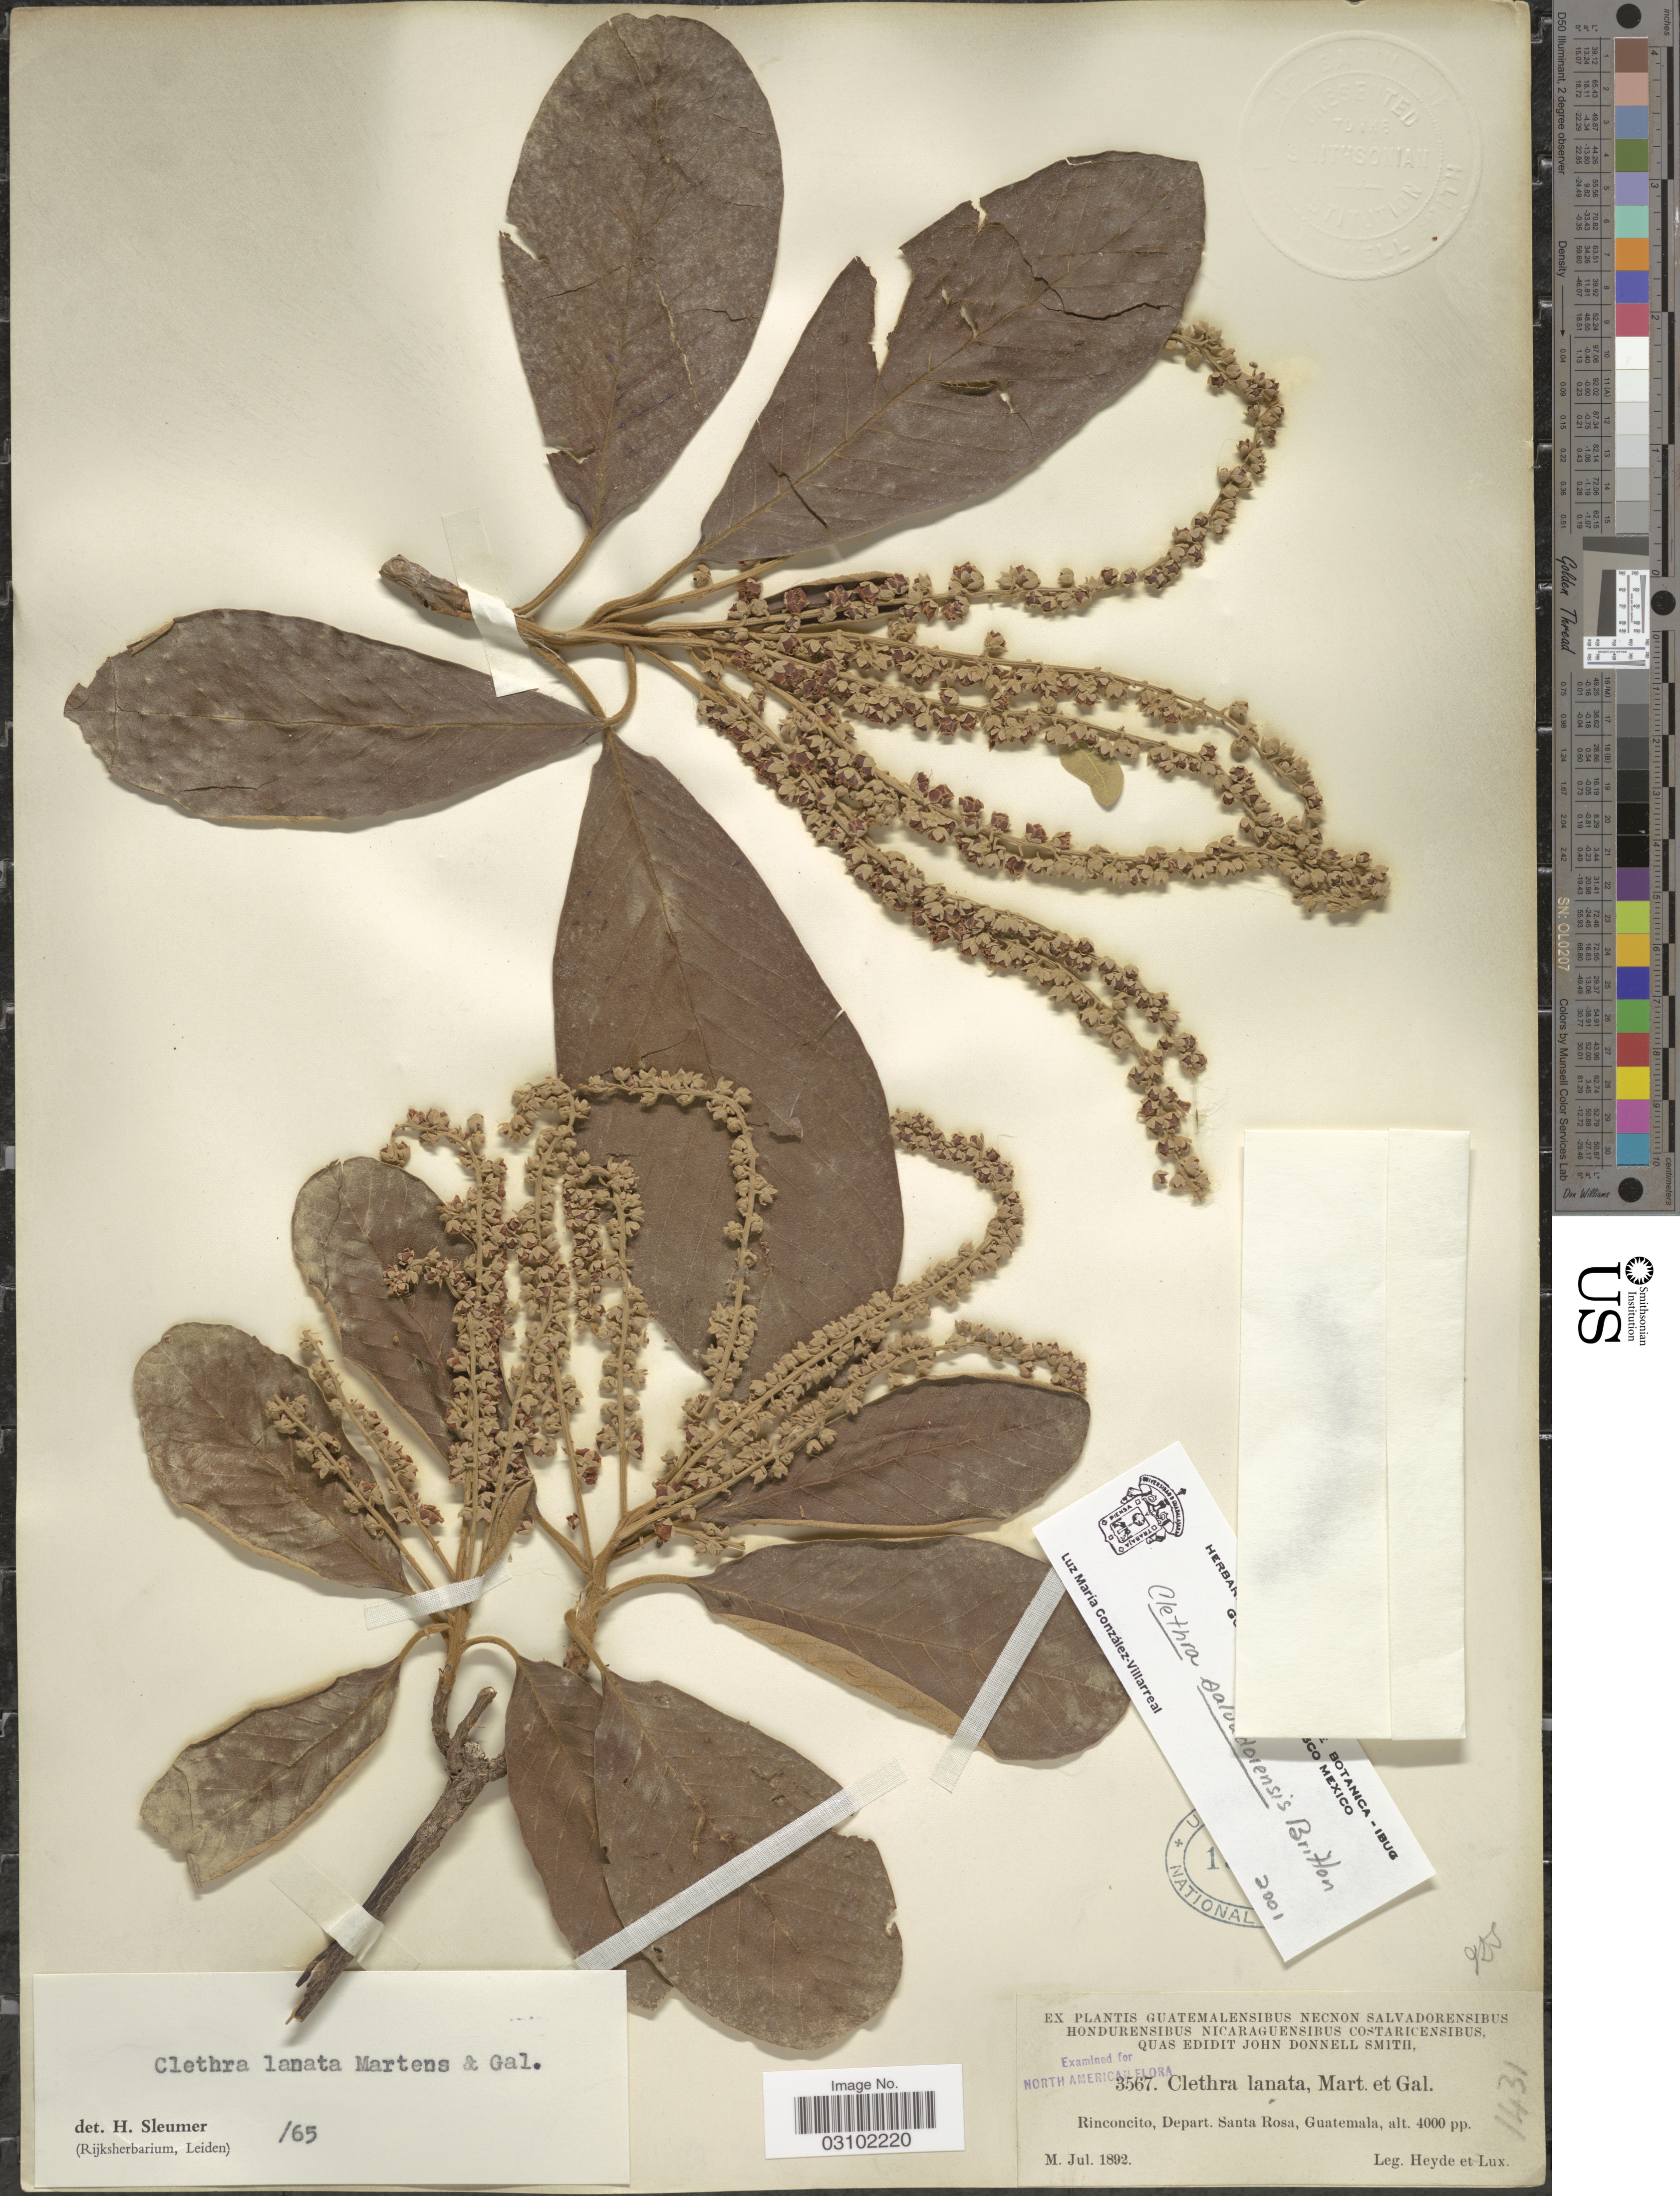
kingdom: Plantae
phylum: Tracheophyta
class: Magnoliopsida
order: Ericales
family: Clethraceae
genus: Clethra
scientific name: Clethra sp.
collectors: Heyde & Lux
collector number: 3567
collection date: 1892-07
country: Guatemala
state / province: Santa Rosa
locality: Rinconcito, Depart. Santa Rosa.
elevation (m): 1219